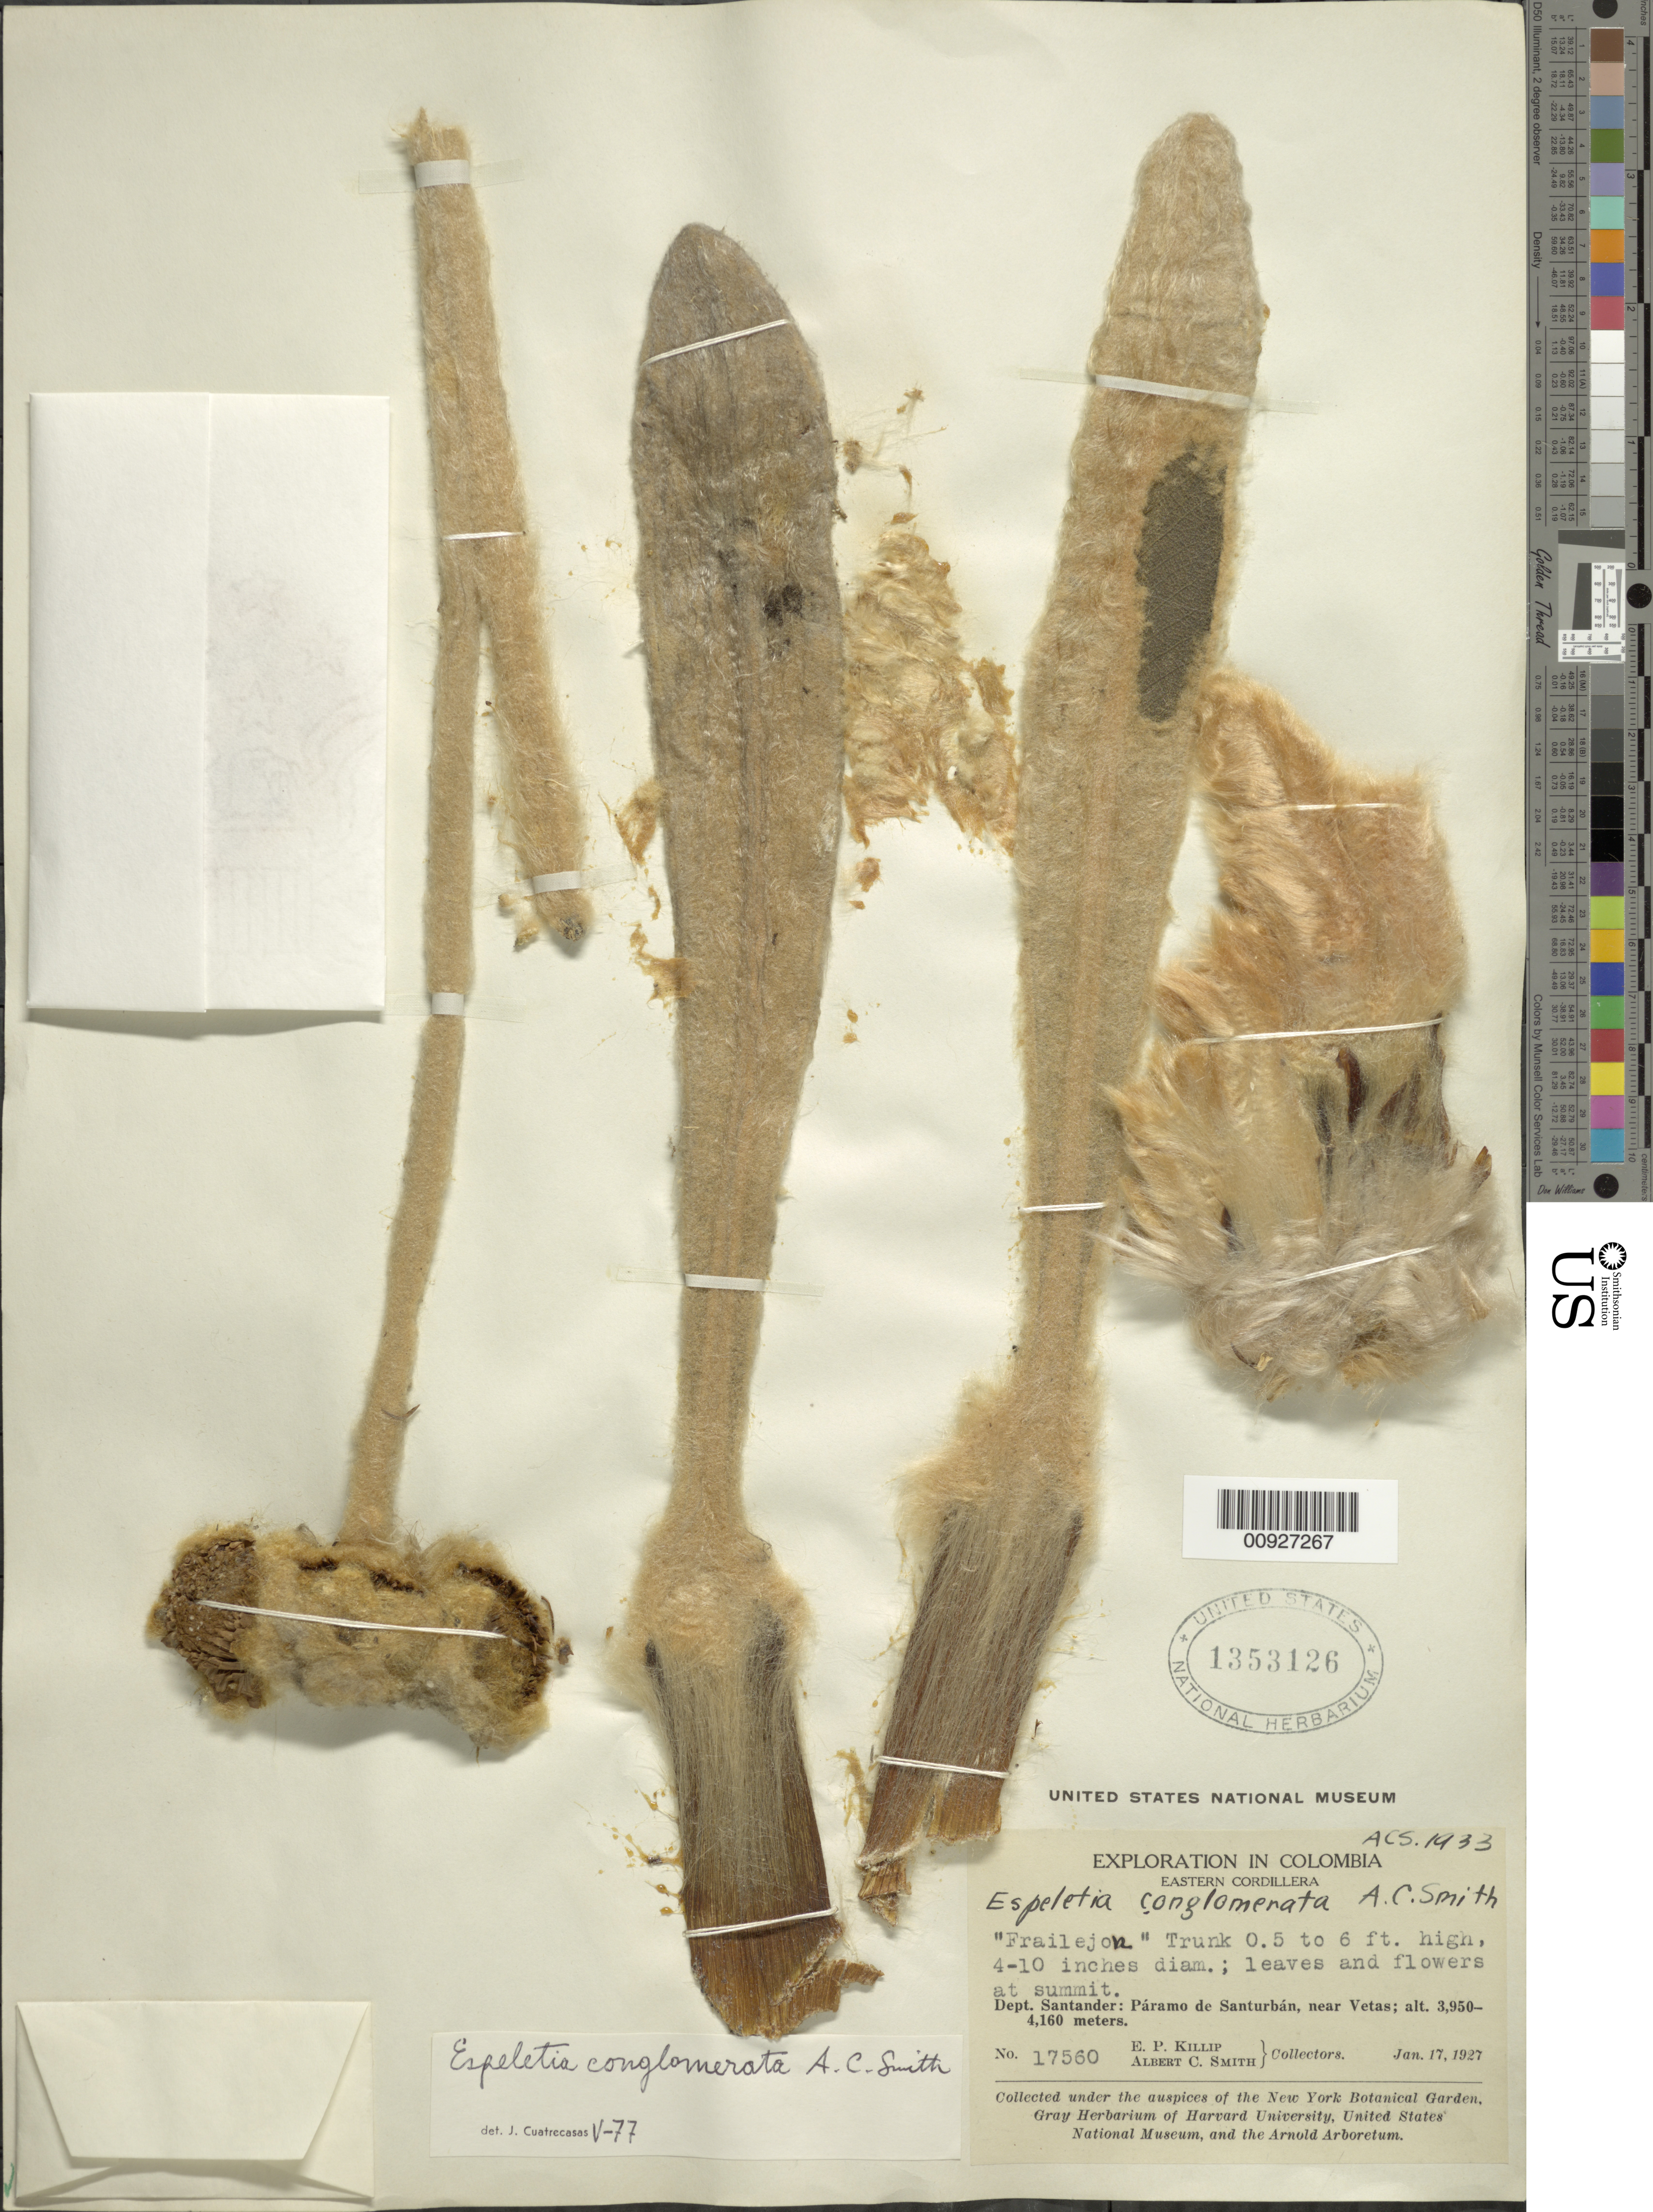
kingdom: Plantae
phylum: Tracheophyta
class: Magnoliopsida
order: Asterales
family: Asteraceae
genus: Espeletia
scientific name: Espeletia conglomerata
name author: A.C. Sm.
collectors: E. P. Killip & A. C. Smith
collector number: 17560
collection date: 1927-01-17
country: Colombia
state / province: Santander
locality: Páramo de Santurbán. Páramo de Santurbán, near Vetas.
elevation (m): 3950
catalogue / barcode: US 1353126